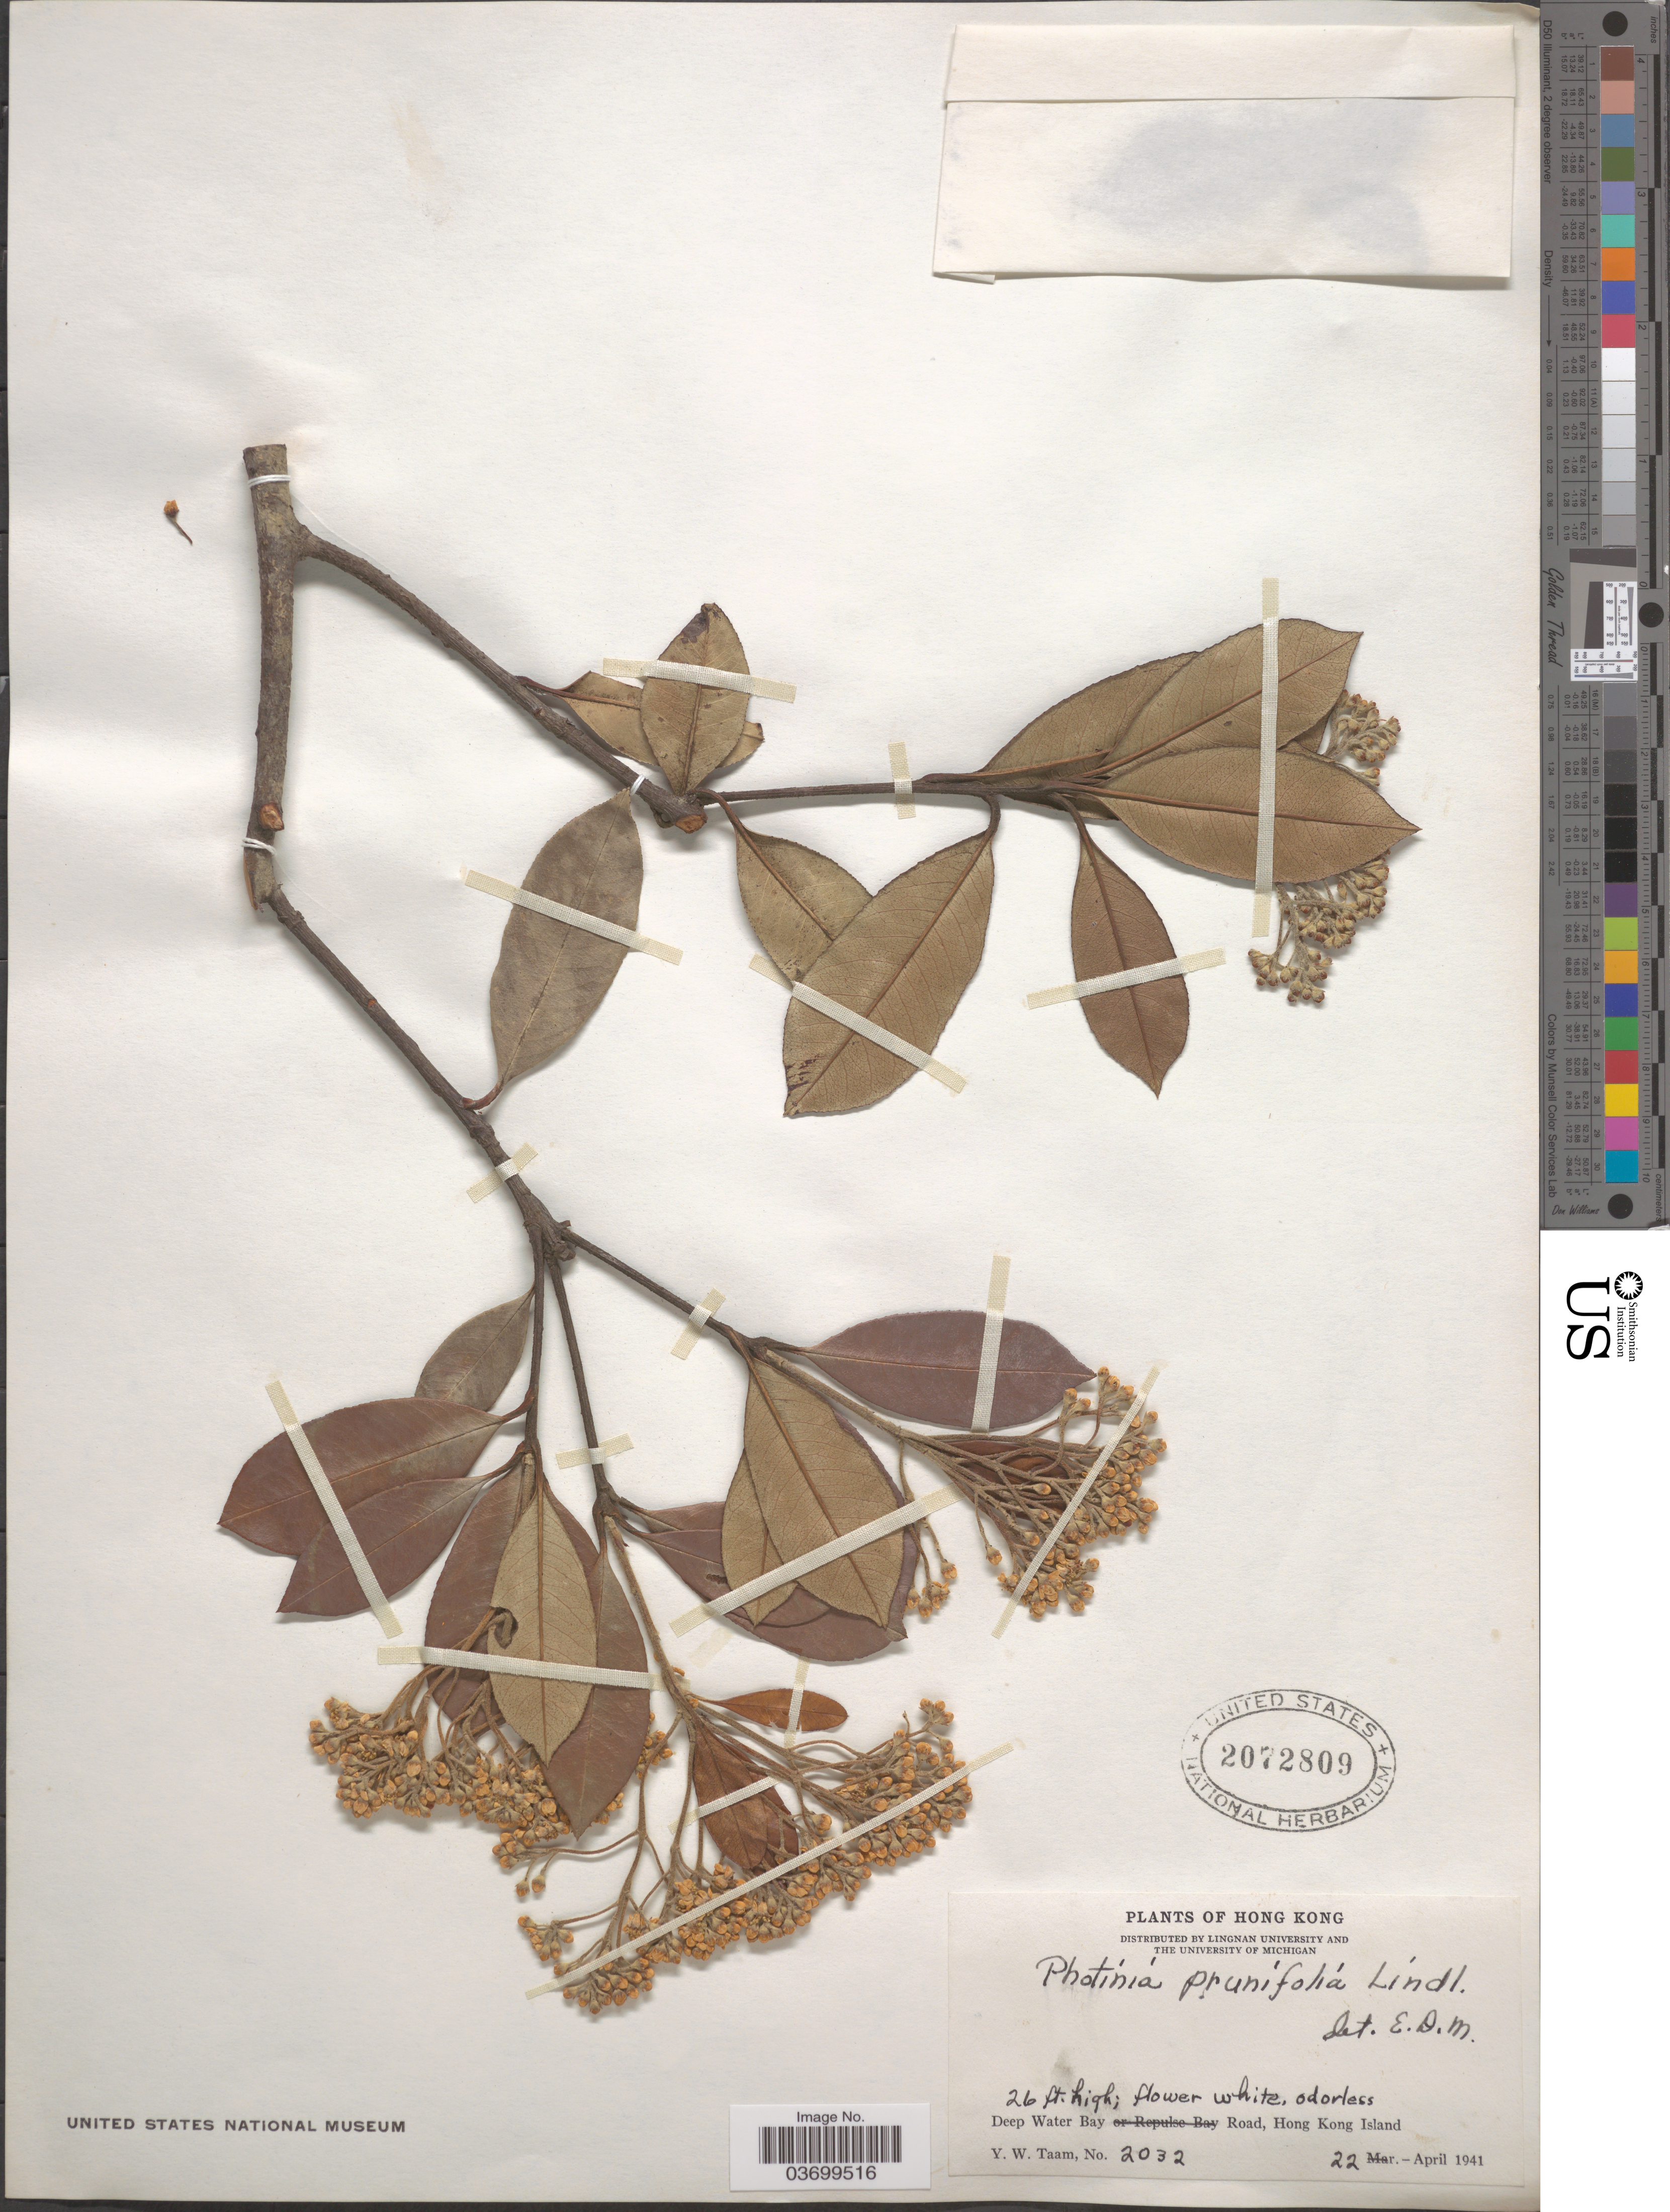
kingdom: Plantae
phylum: Tracheophyta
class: Magnoliopsida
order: Rosales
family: Rosaceae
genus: Photinia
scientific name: Photinia prunifolia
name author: (Hook. & Arn.) Lindl.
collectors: Y. W. Taam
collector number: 2032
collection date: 1941-04-22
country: China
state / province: Hong Kong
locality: Deep Water Bay Road, Hong Kong Island.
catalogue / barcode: US 2072809